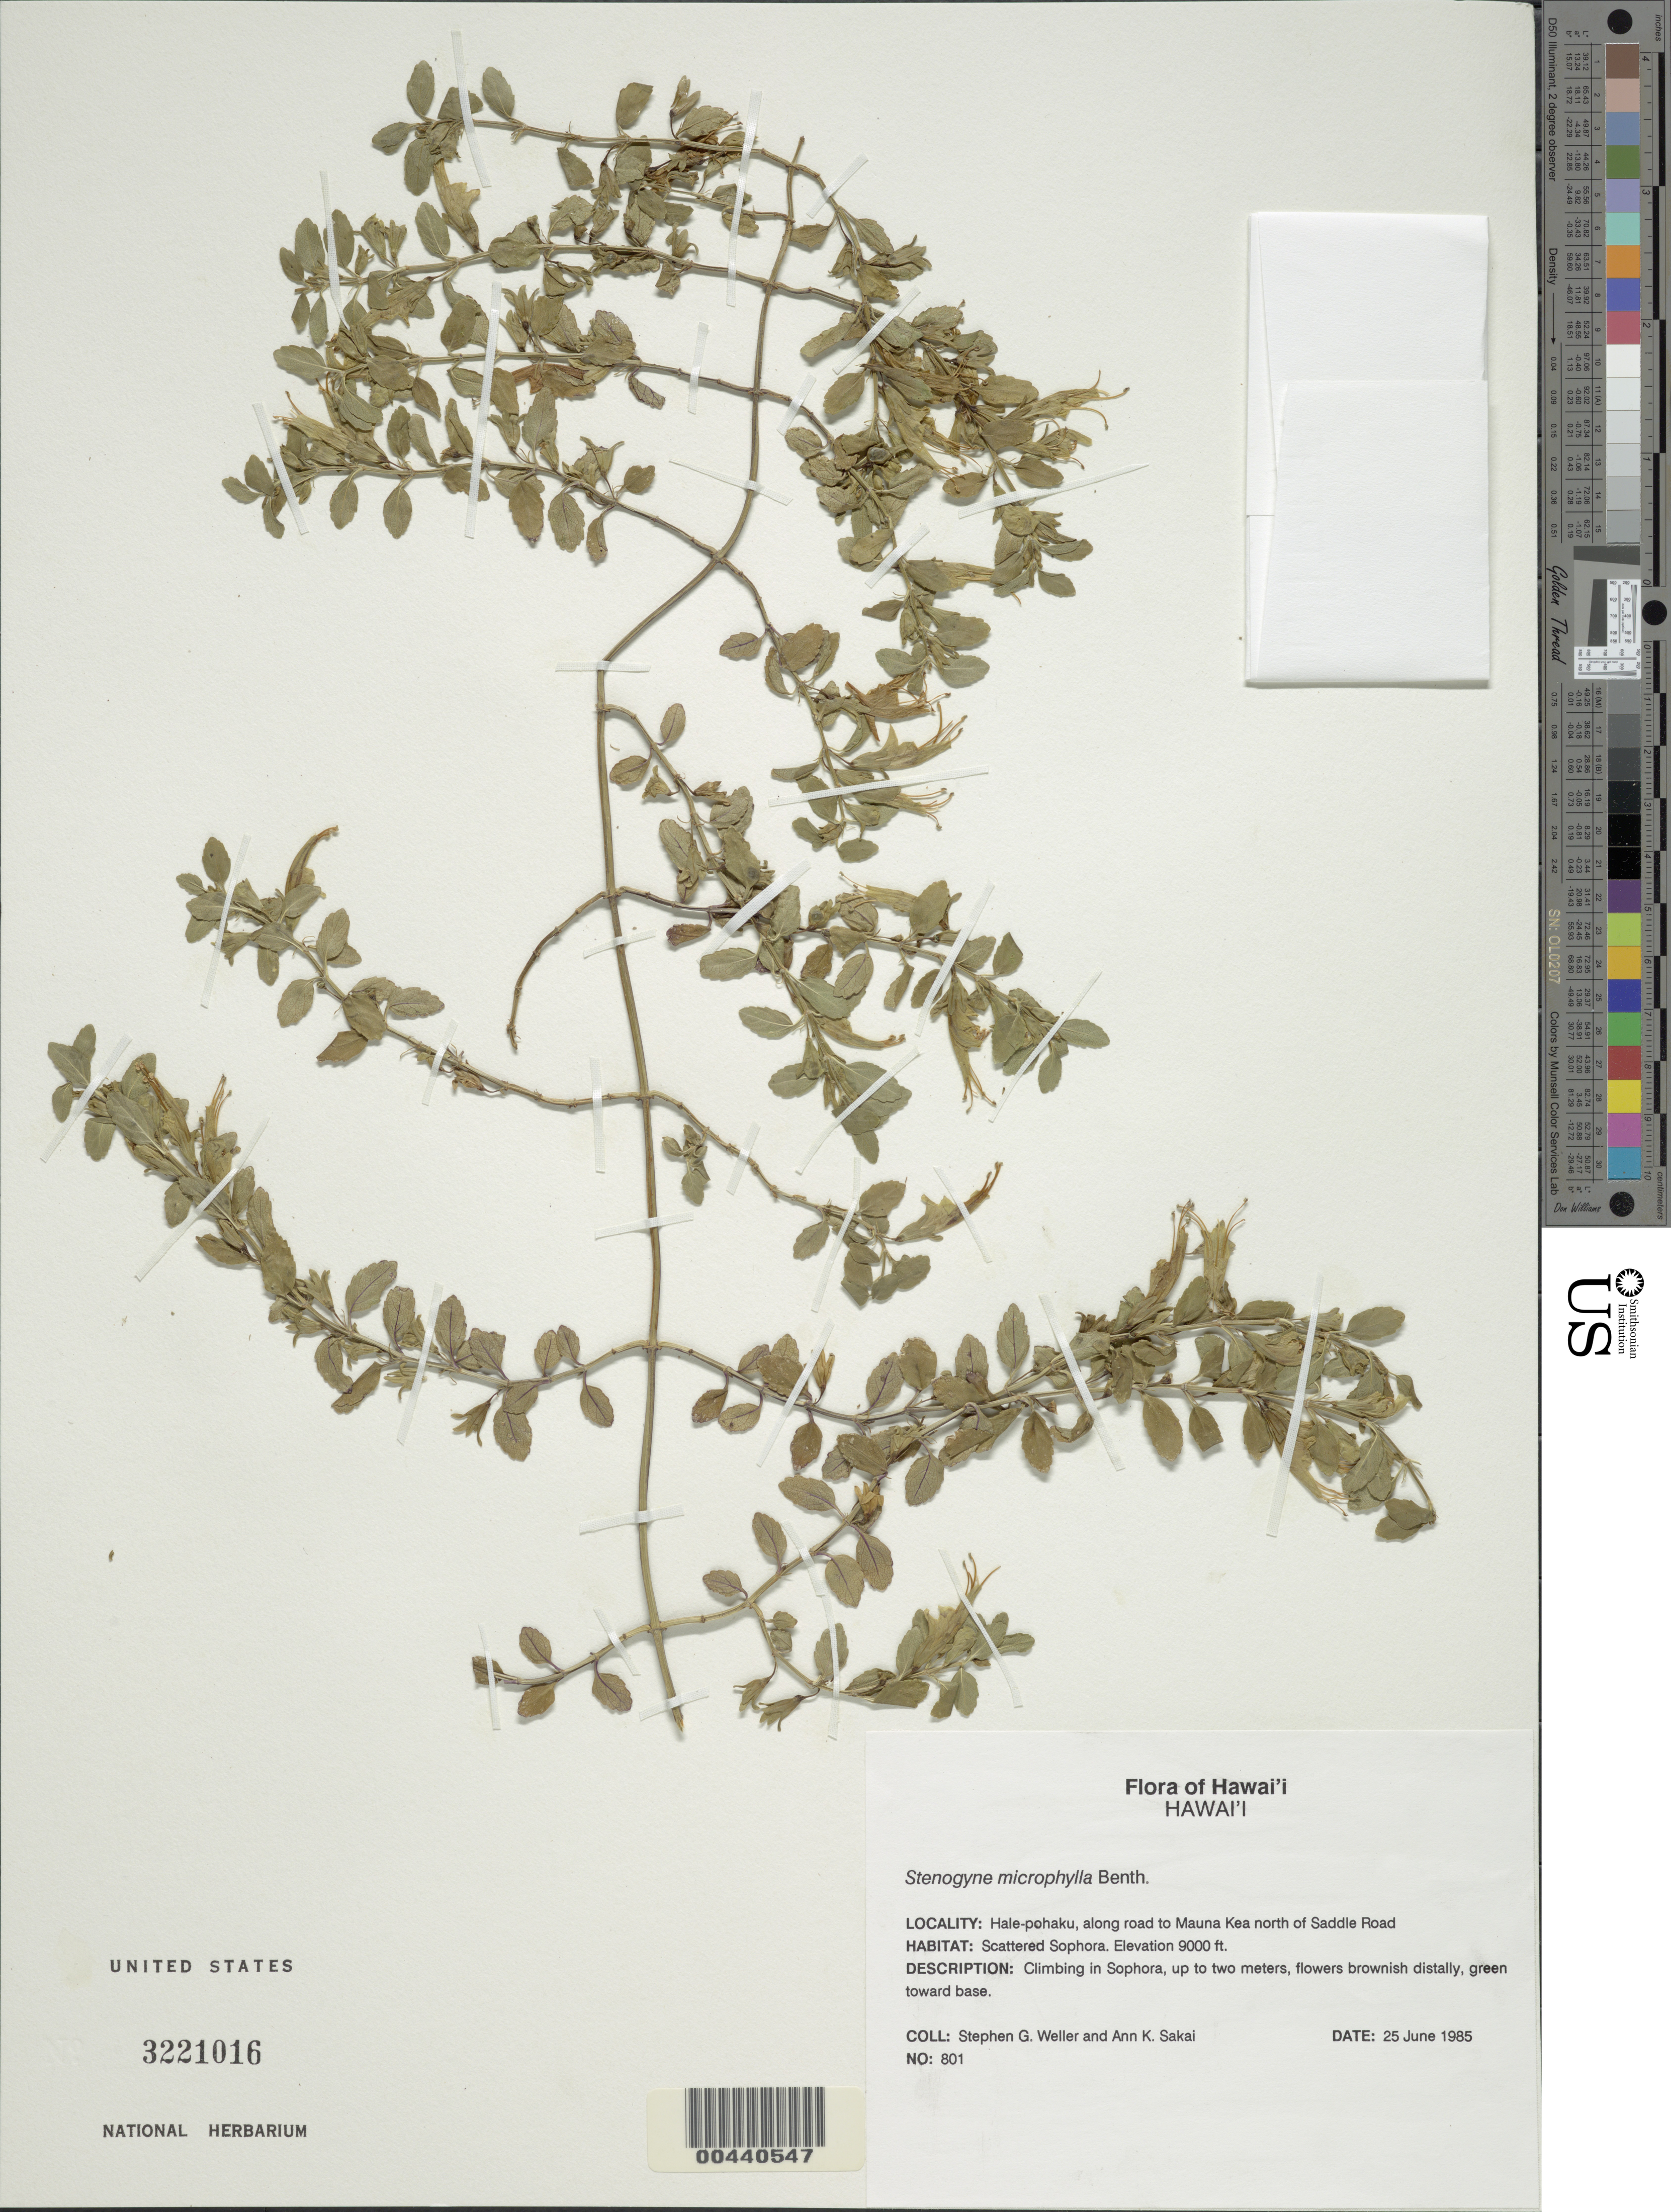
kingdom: Plantae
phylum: Tracheophyta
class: Magnoliopsida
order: Lamiales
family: Lamiaceae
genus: Stenogyne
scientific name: Stenogyne microphylla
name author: Benth.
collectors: S. G. Weller & A. Sakai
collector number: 801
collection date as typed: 25 Jun 1985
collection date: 1985-06-25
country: United States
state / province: Hawaii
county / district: Hawaii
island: Hawaii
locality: Hale-pohaku, along road to Mauna Kea N of Saddle Road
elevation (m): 2743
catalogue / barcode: US 3221016